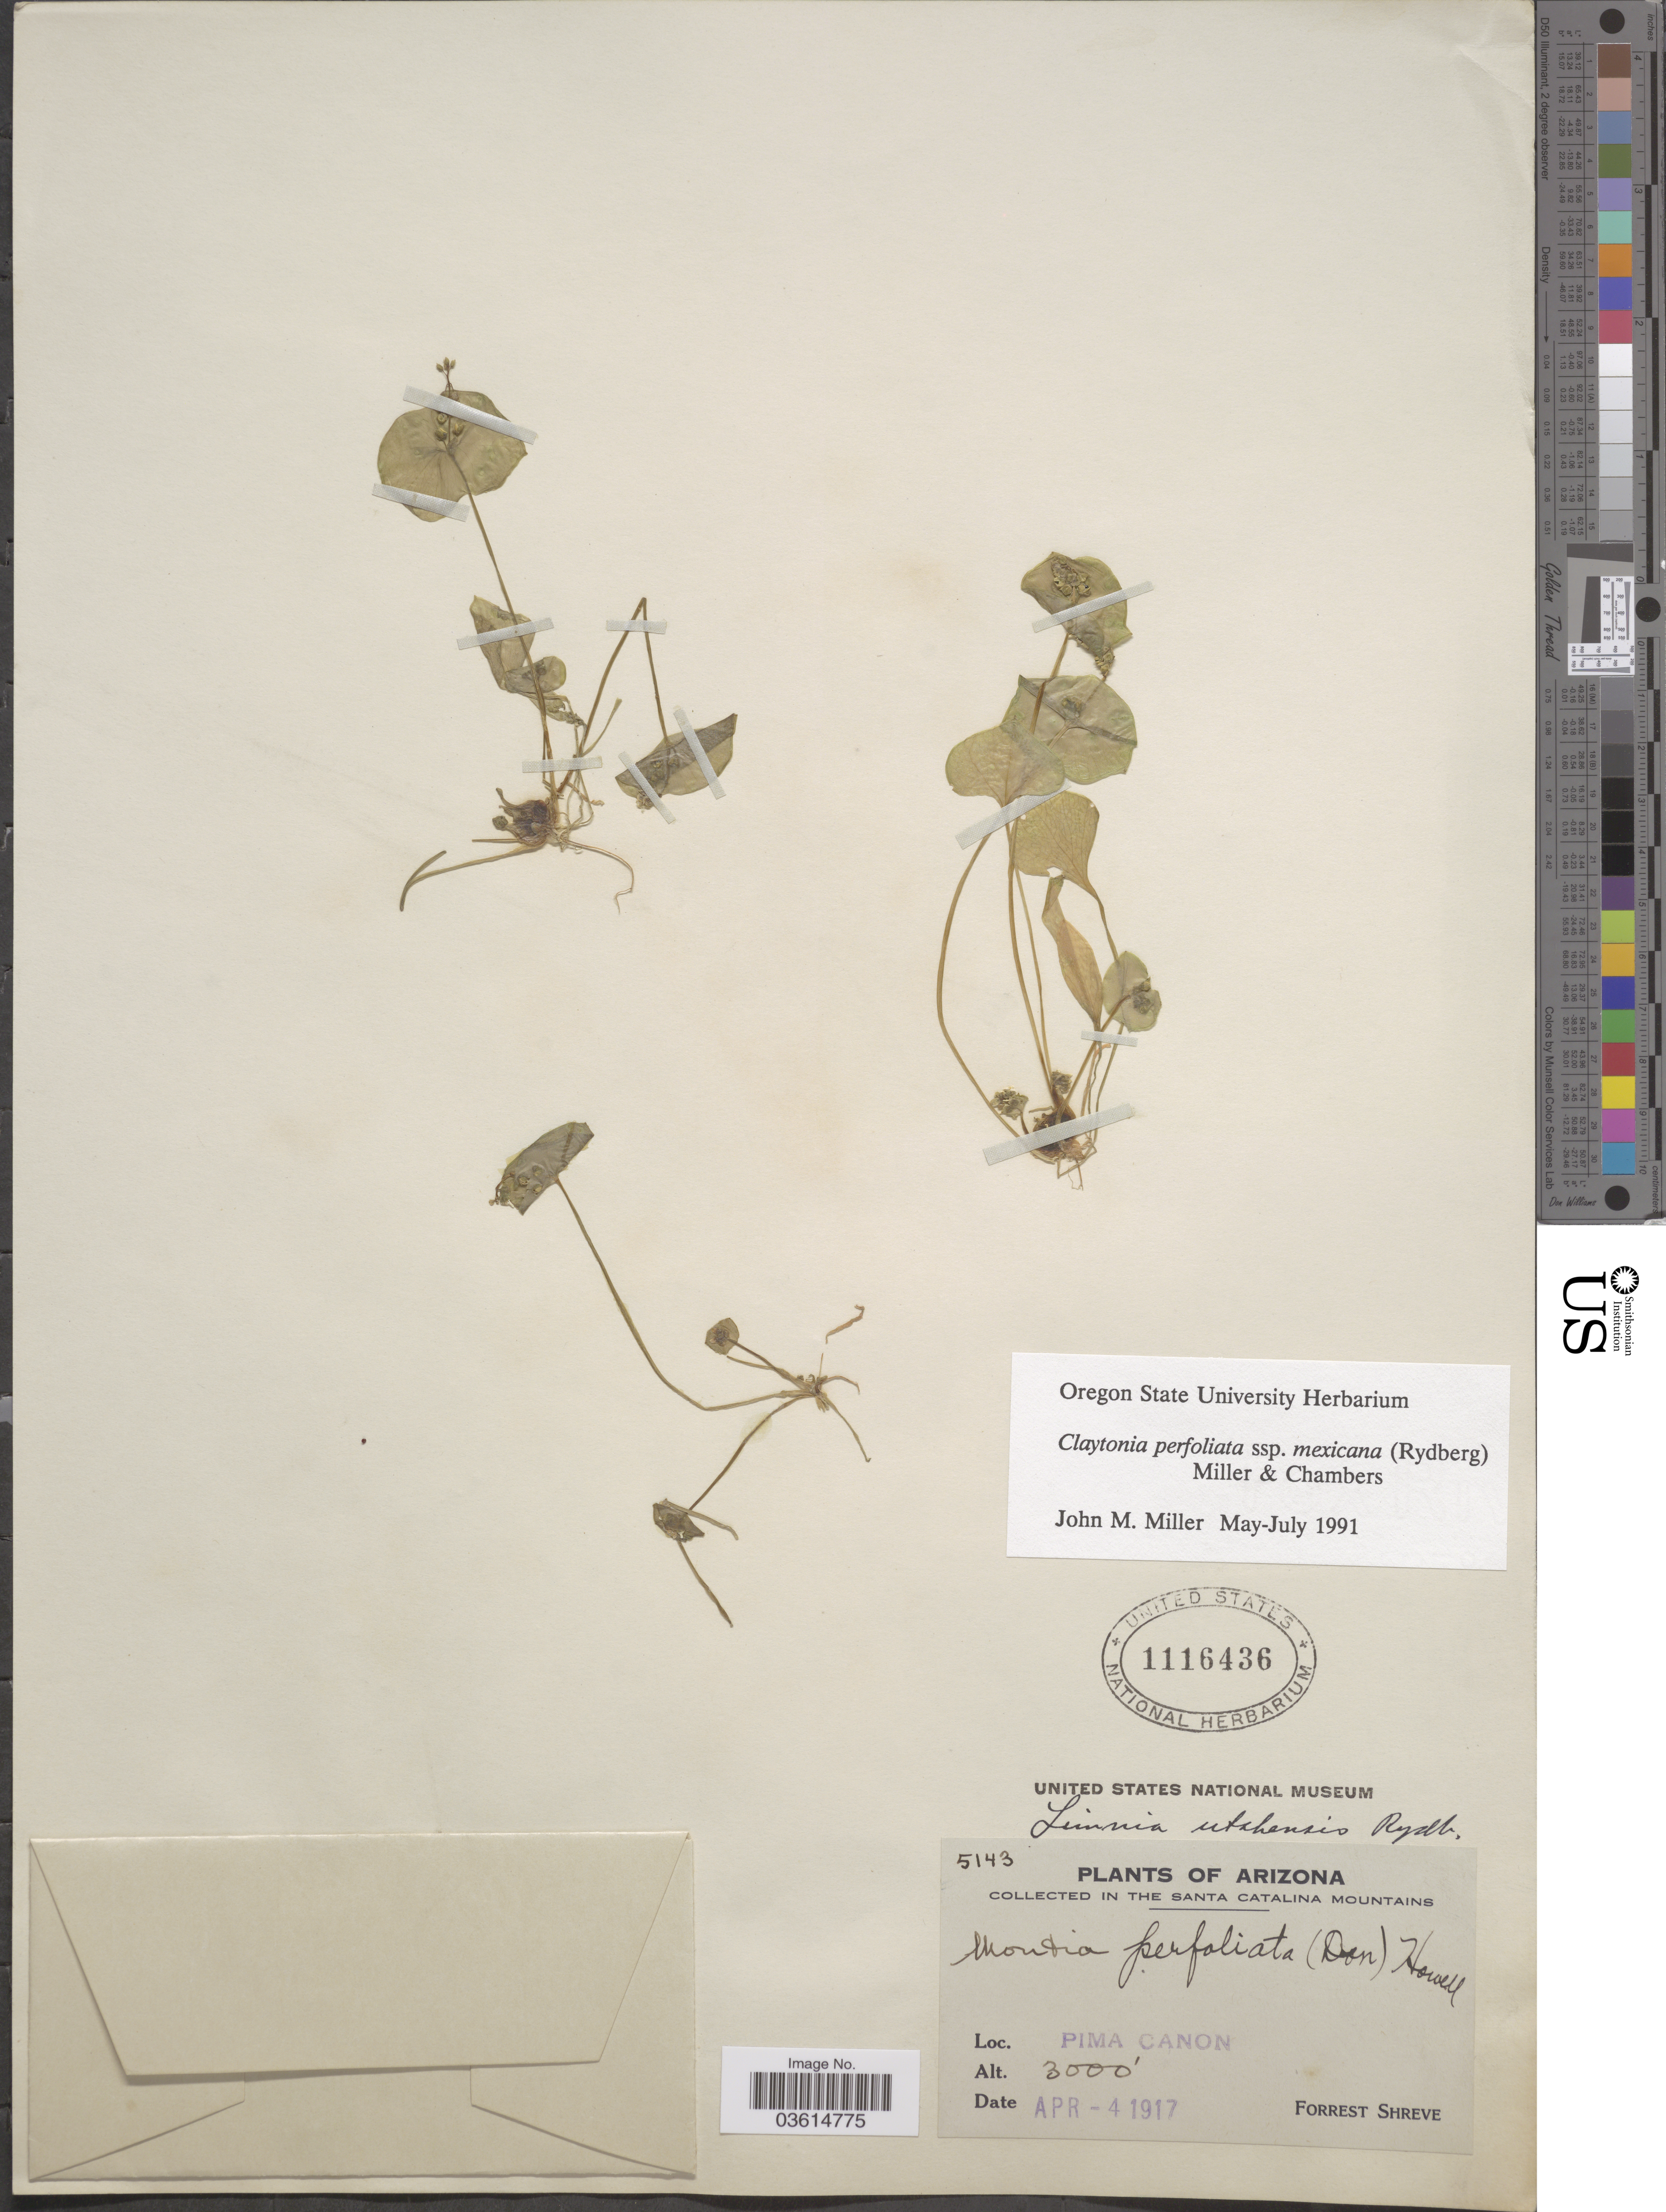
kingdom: Plantae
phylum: Tracheophyta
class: Magnoliopsida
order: Caryophyllales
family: Montiaceae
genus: Claytonia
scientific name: Claytonia perfoliata subsp. mexicana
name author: (Rydb.) Mill. & Chambers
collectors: F. Shreve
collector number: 5143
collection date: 1917-04-04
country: United States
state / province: Arizona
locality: Santa Catalina Mountains. Pima Canon.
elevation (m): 914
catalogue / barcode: US 1116436